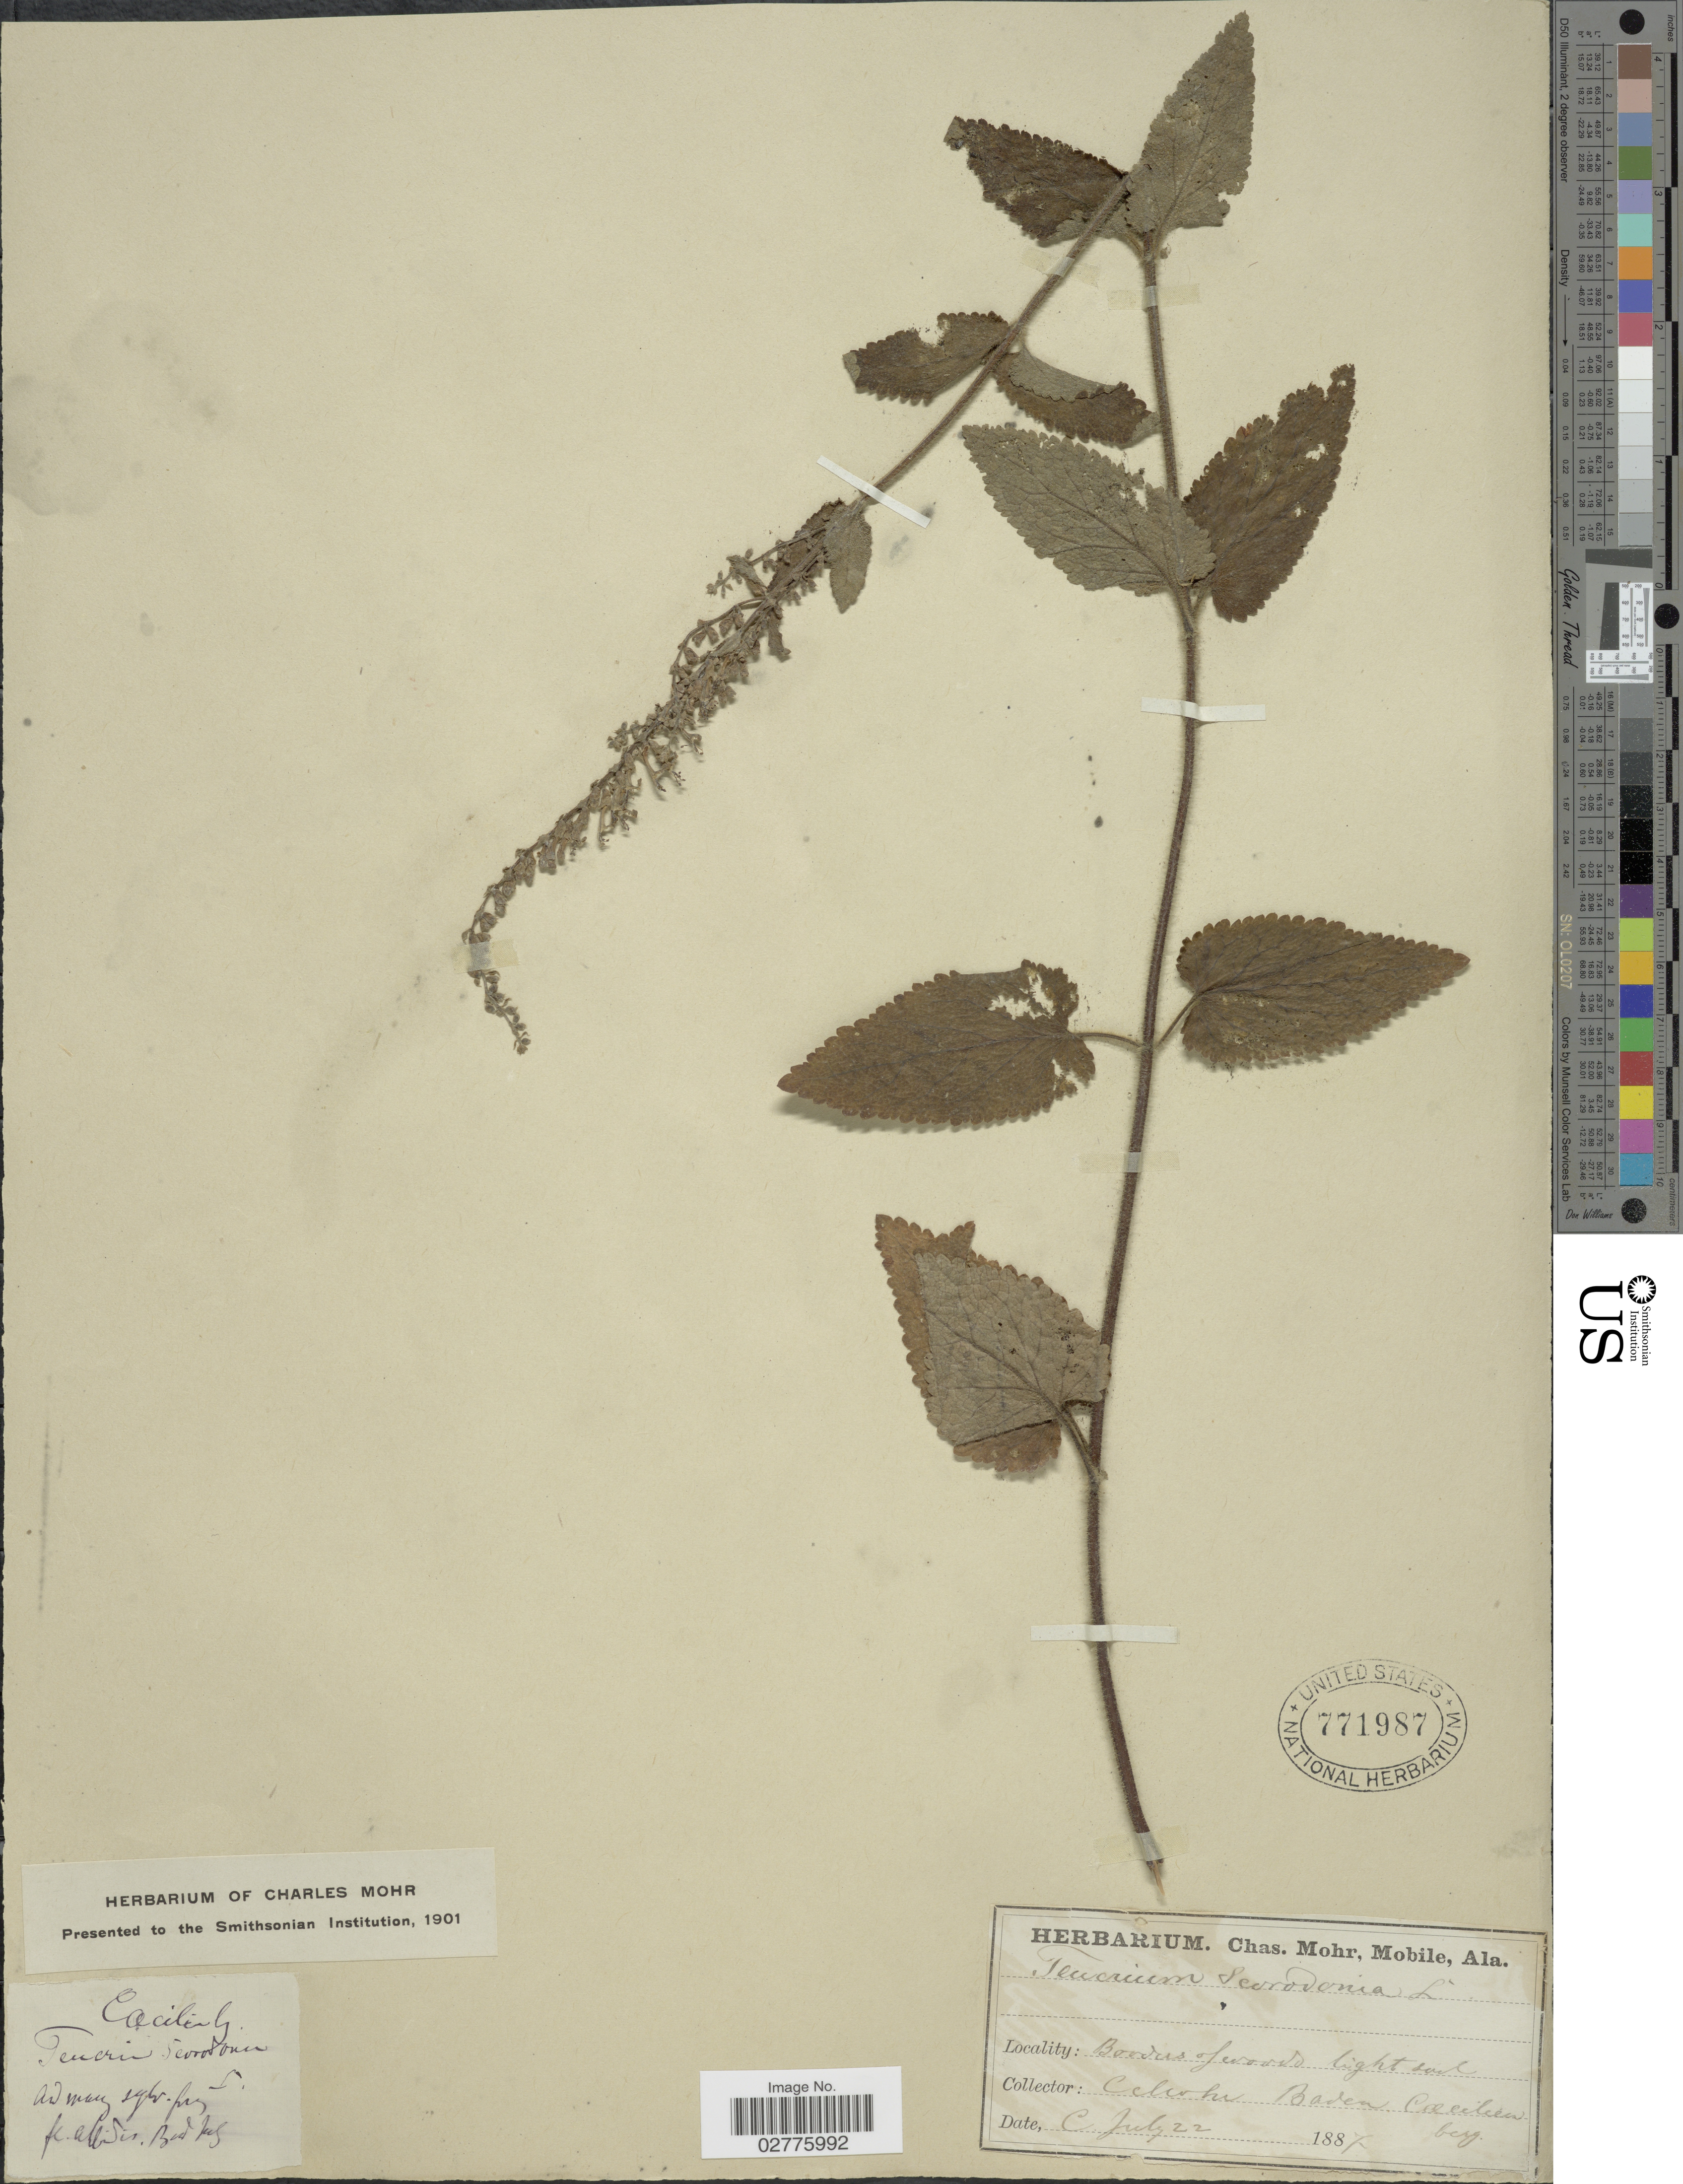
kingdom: Plantae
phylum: Tracheophyta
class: Magnoliopsida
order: Lamiales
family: Lamiaceae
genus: Teucrium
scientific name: Teucrium scorodonia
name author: L.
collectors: Mohr, C. T. (herbarium)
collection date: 1887-07-22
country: Germany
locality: Baden, Cecilieaberg [interpreted]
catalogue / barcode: US 771987